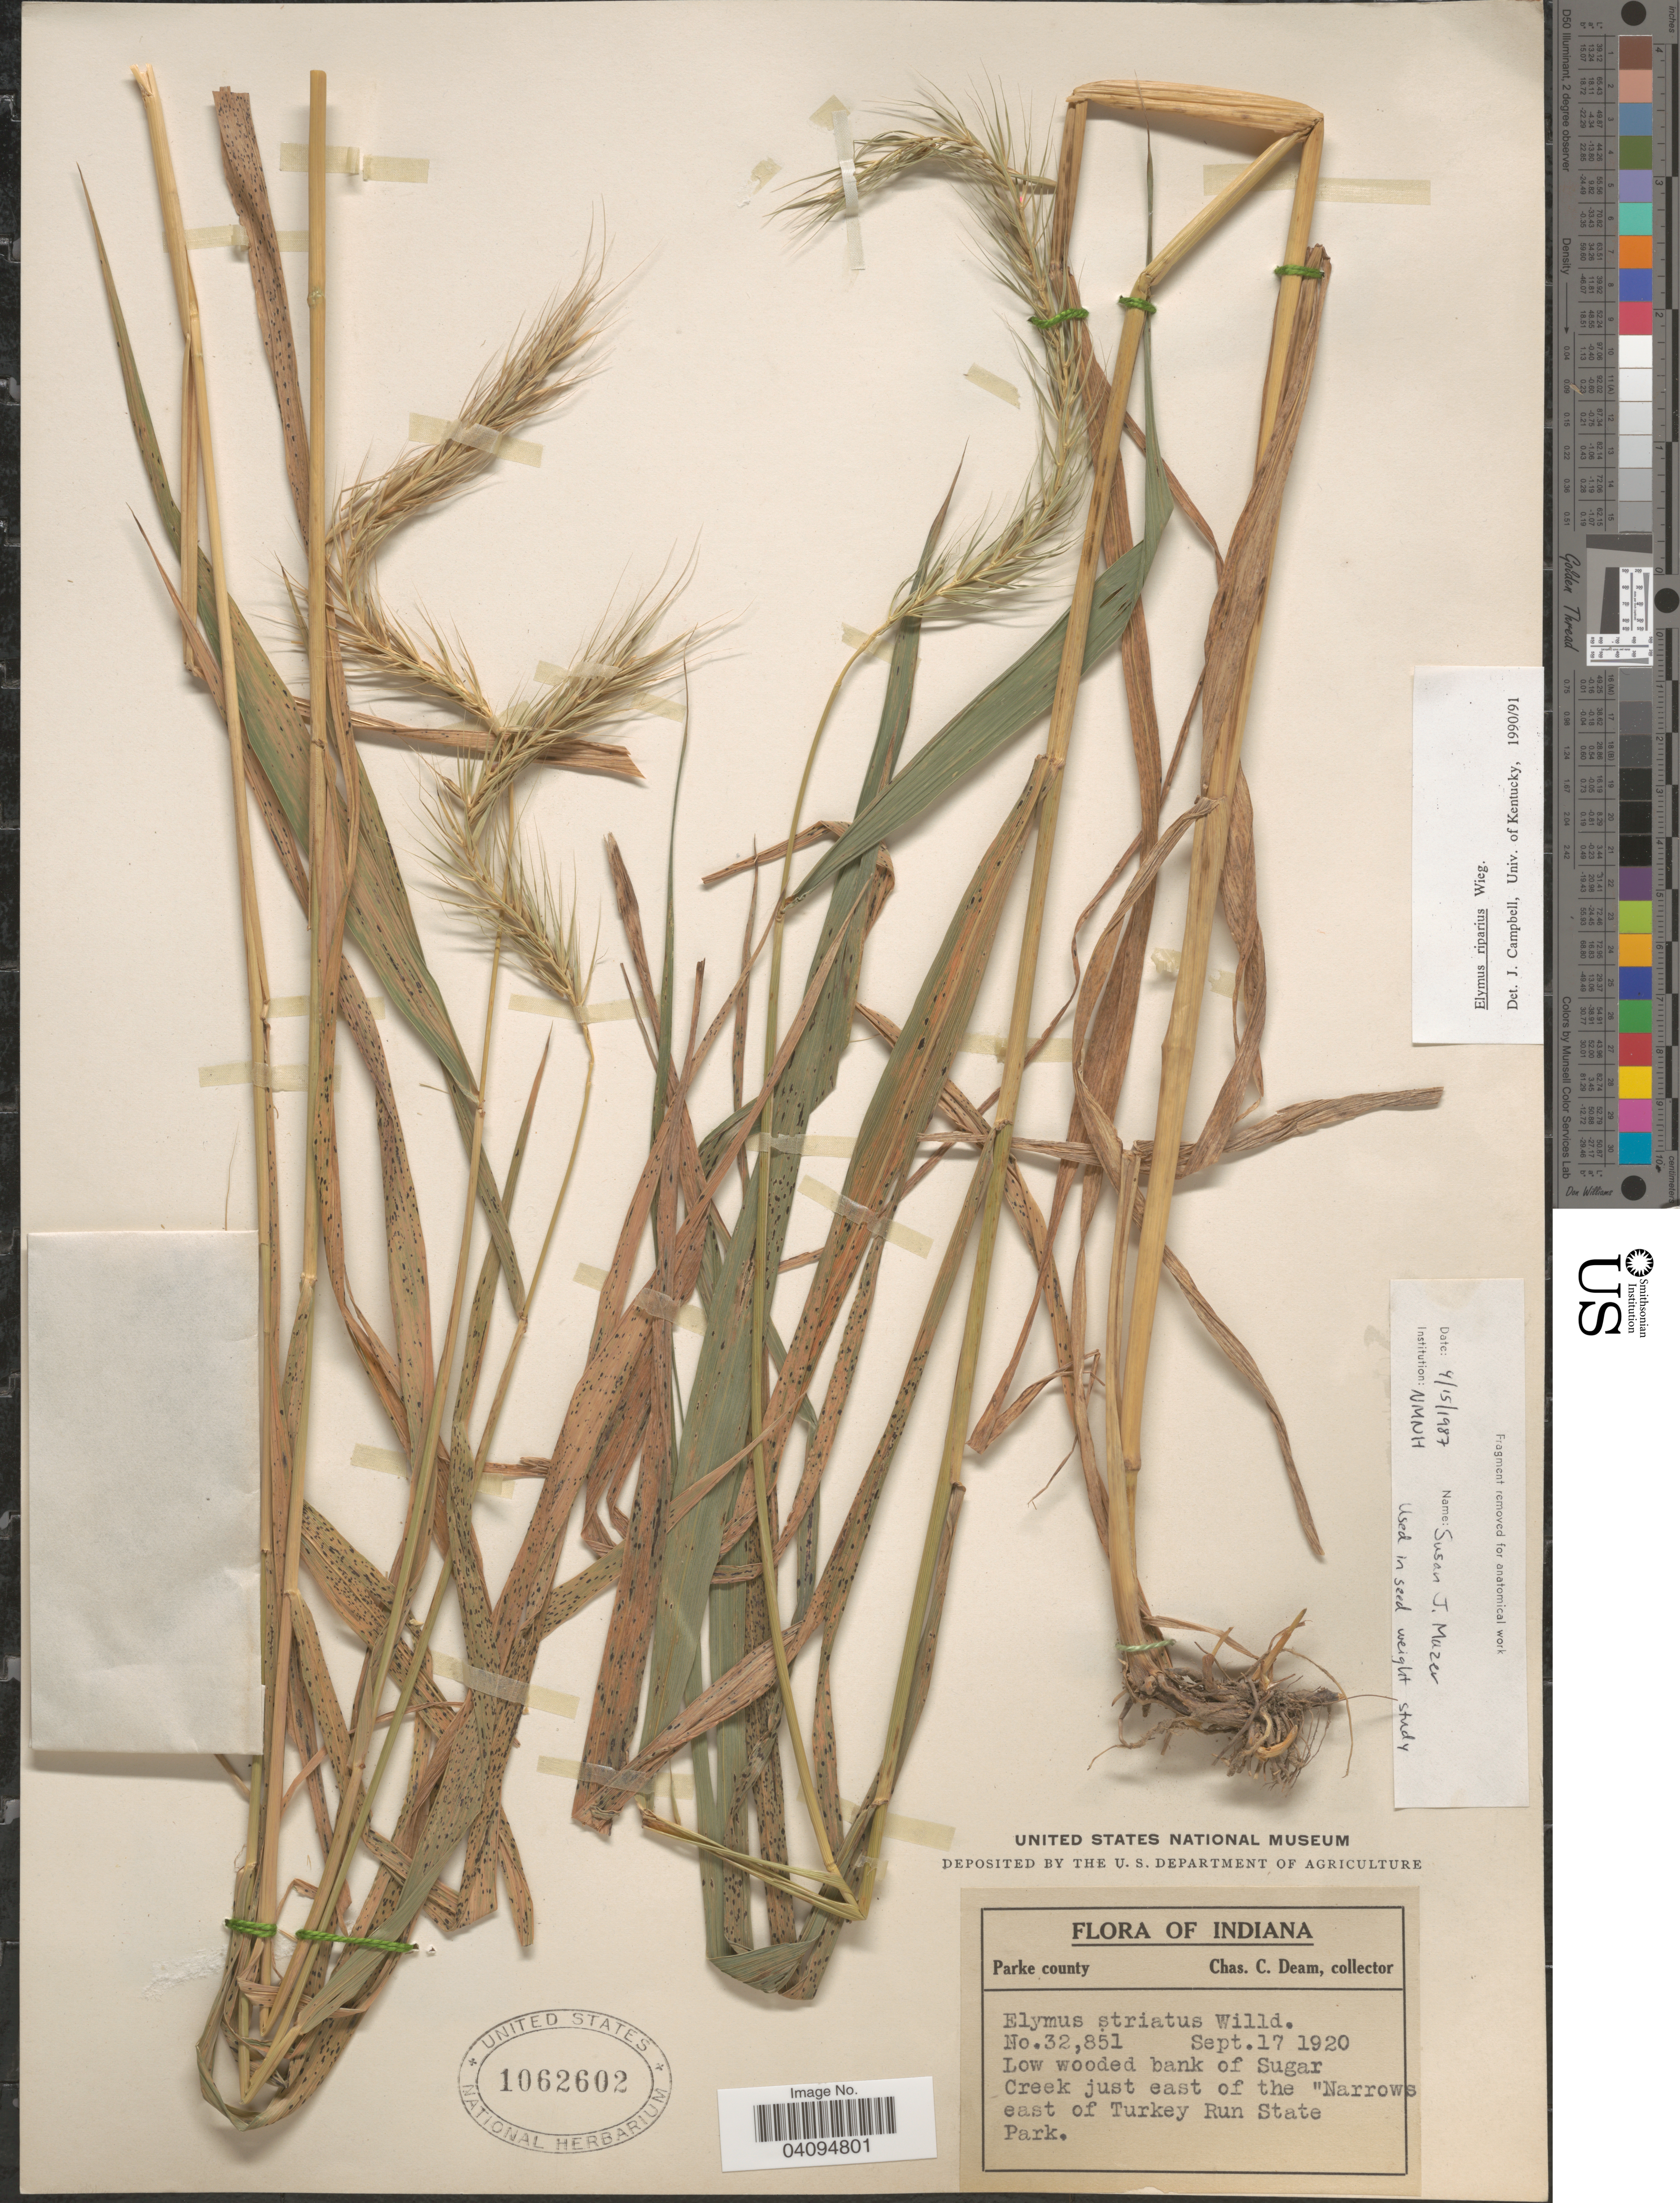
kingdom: Plantae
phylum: Tracheophyta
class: Liliopsida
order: Poales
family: Poaceae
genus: Elymus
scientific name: Elymus riparius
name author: Wiegand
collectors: C. C. Deam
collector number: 32851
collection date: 1920-09-17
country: United States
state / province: Indiana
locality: Parke county. Low wooded bank of Sugar Creek just east of the Narrows east of Turkey Run State Park.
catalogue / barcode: US 1062602